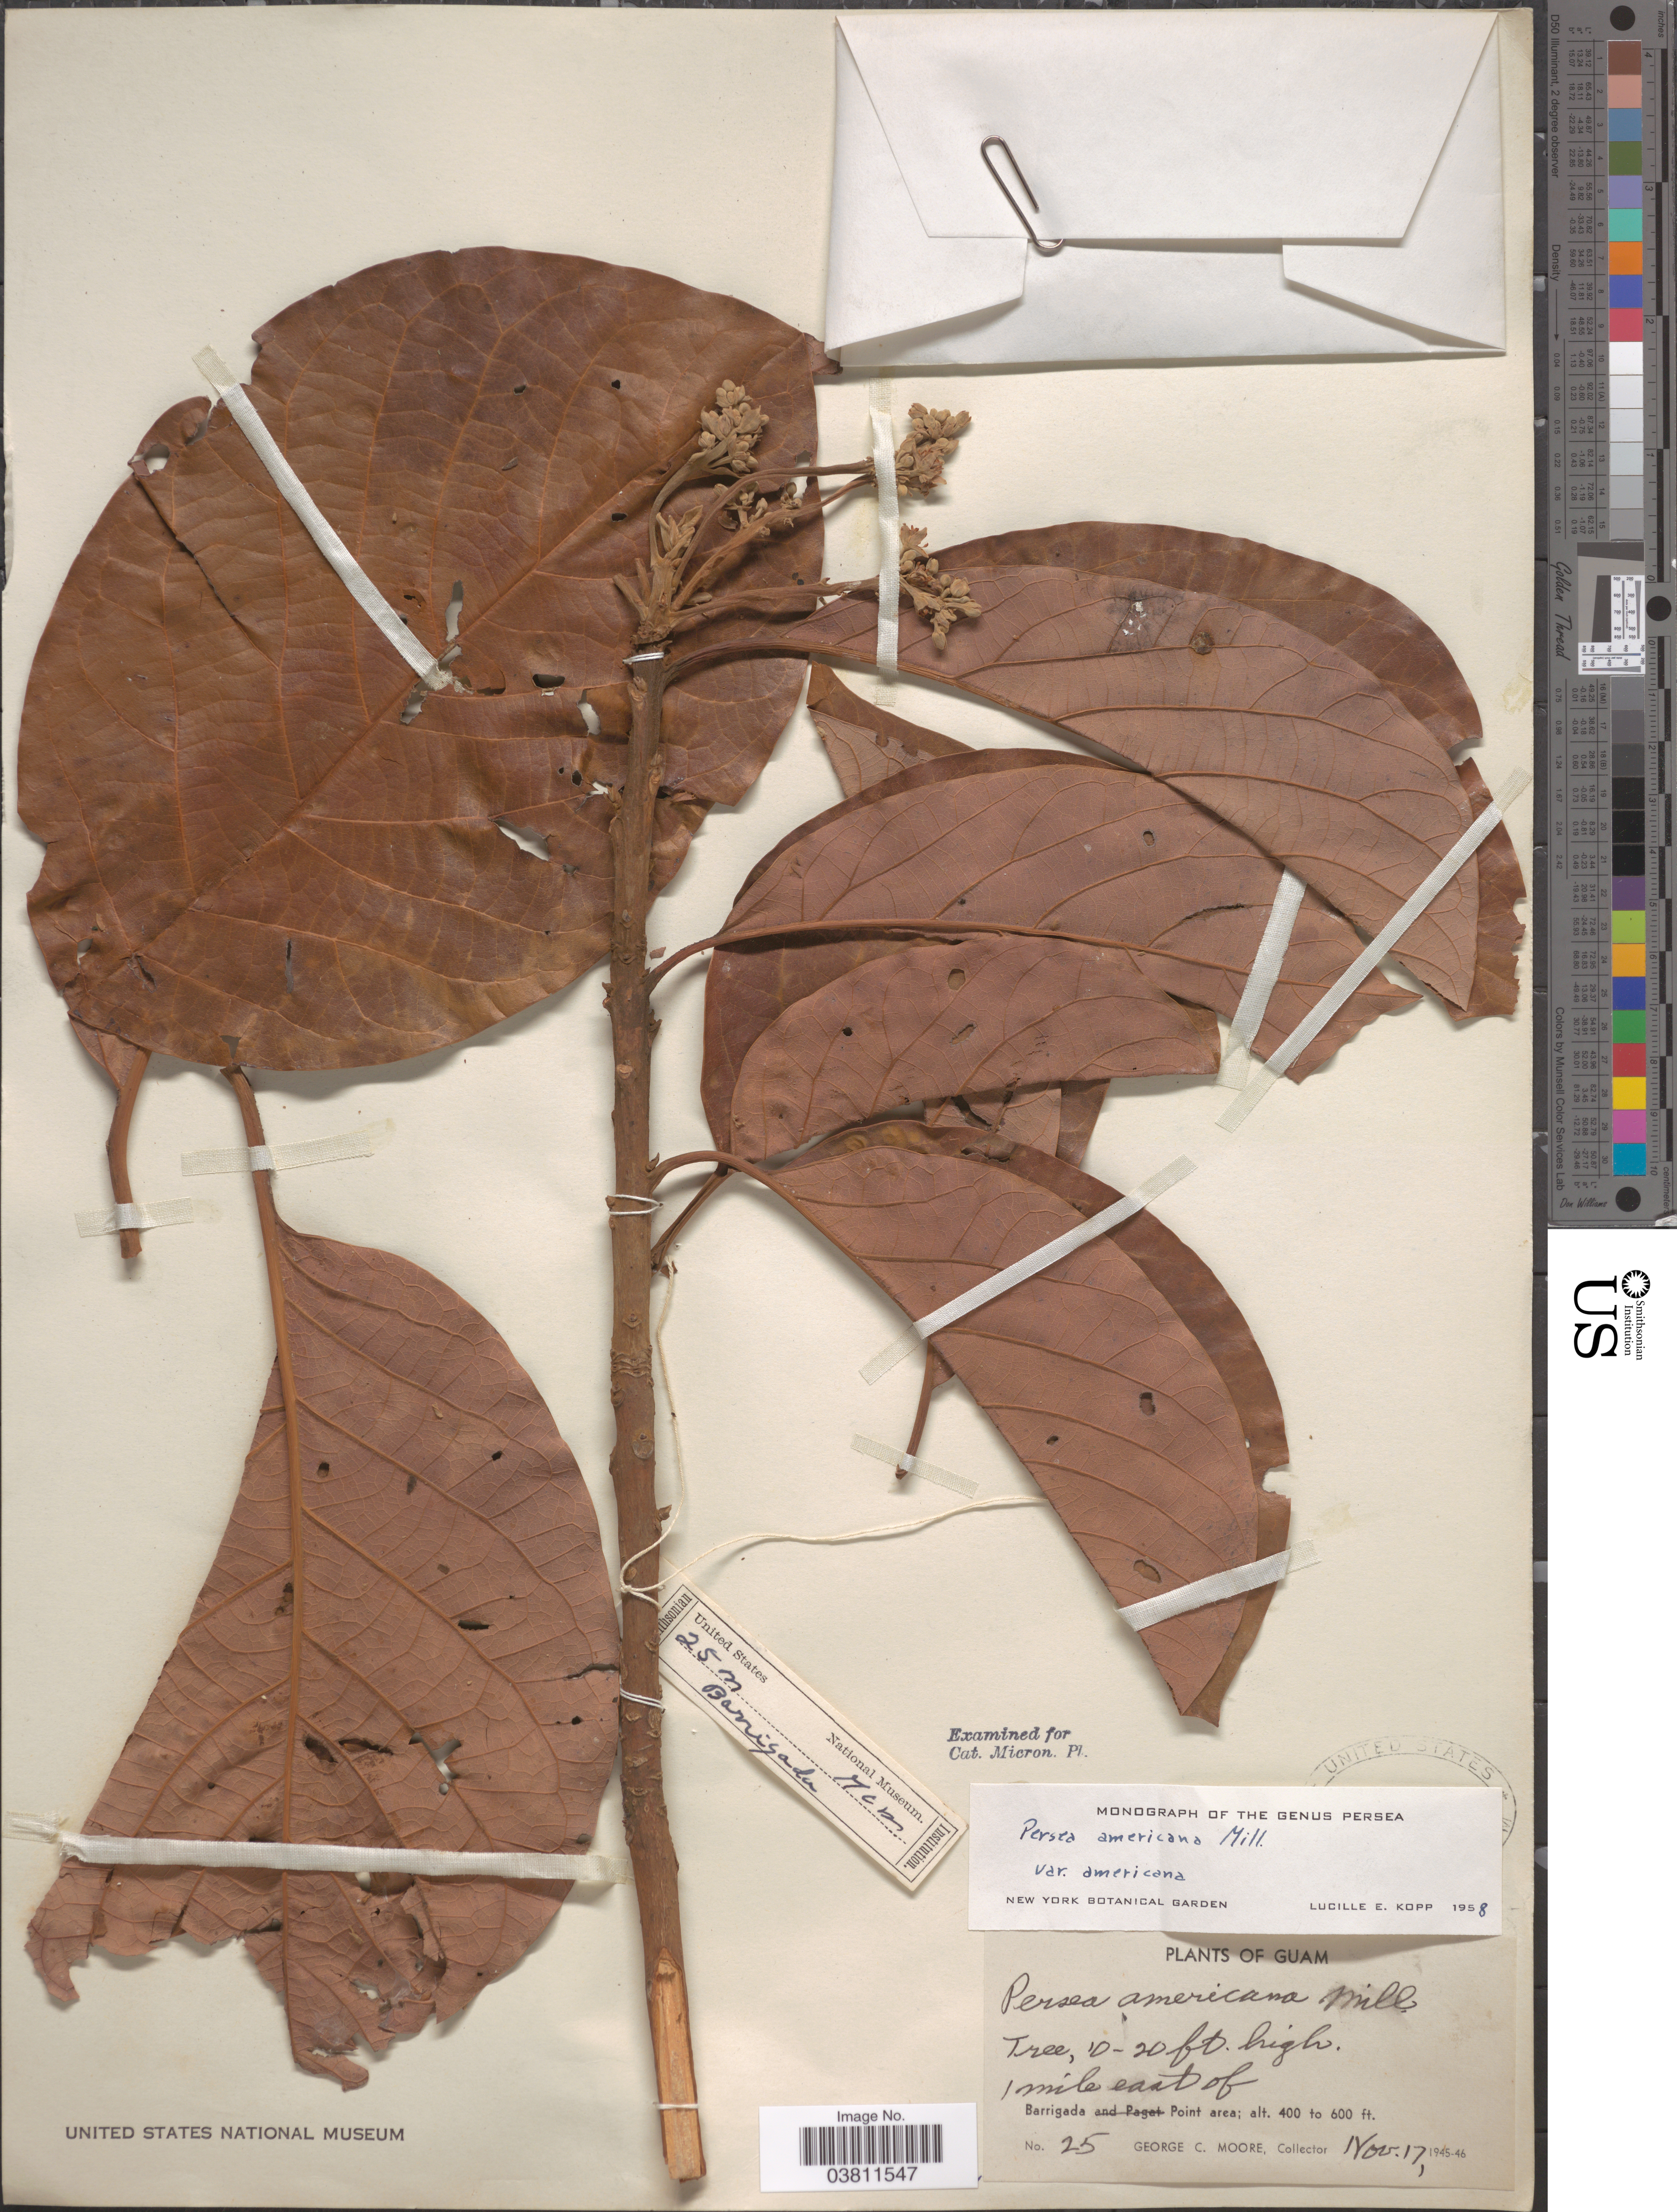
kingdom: Plantae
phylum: Tracheophyta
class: Magnoliopsida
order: Laurales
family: Lauraceae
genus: Persea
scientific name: Persea americana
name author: Mill.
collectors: G. C. Moore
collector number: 25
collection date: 1945-11-17/1946-11-17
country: Guam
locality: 1 mile east of Barrigada Point area.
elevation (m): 122